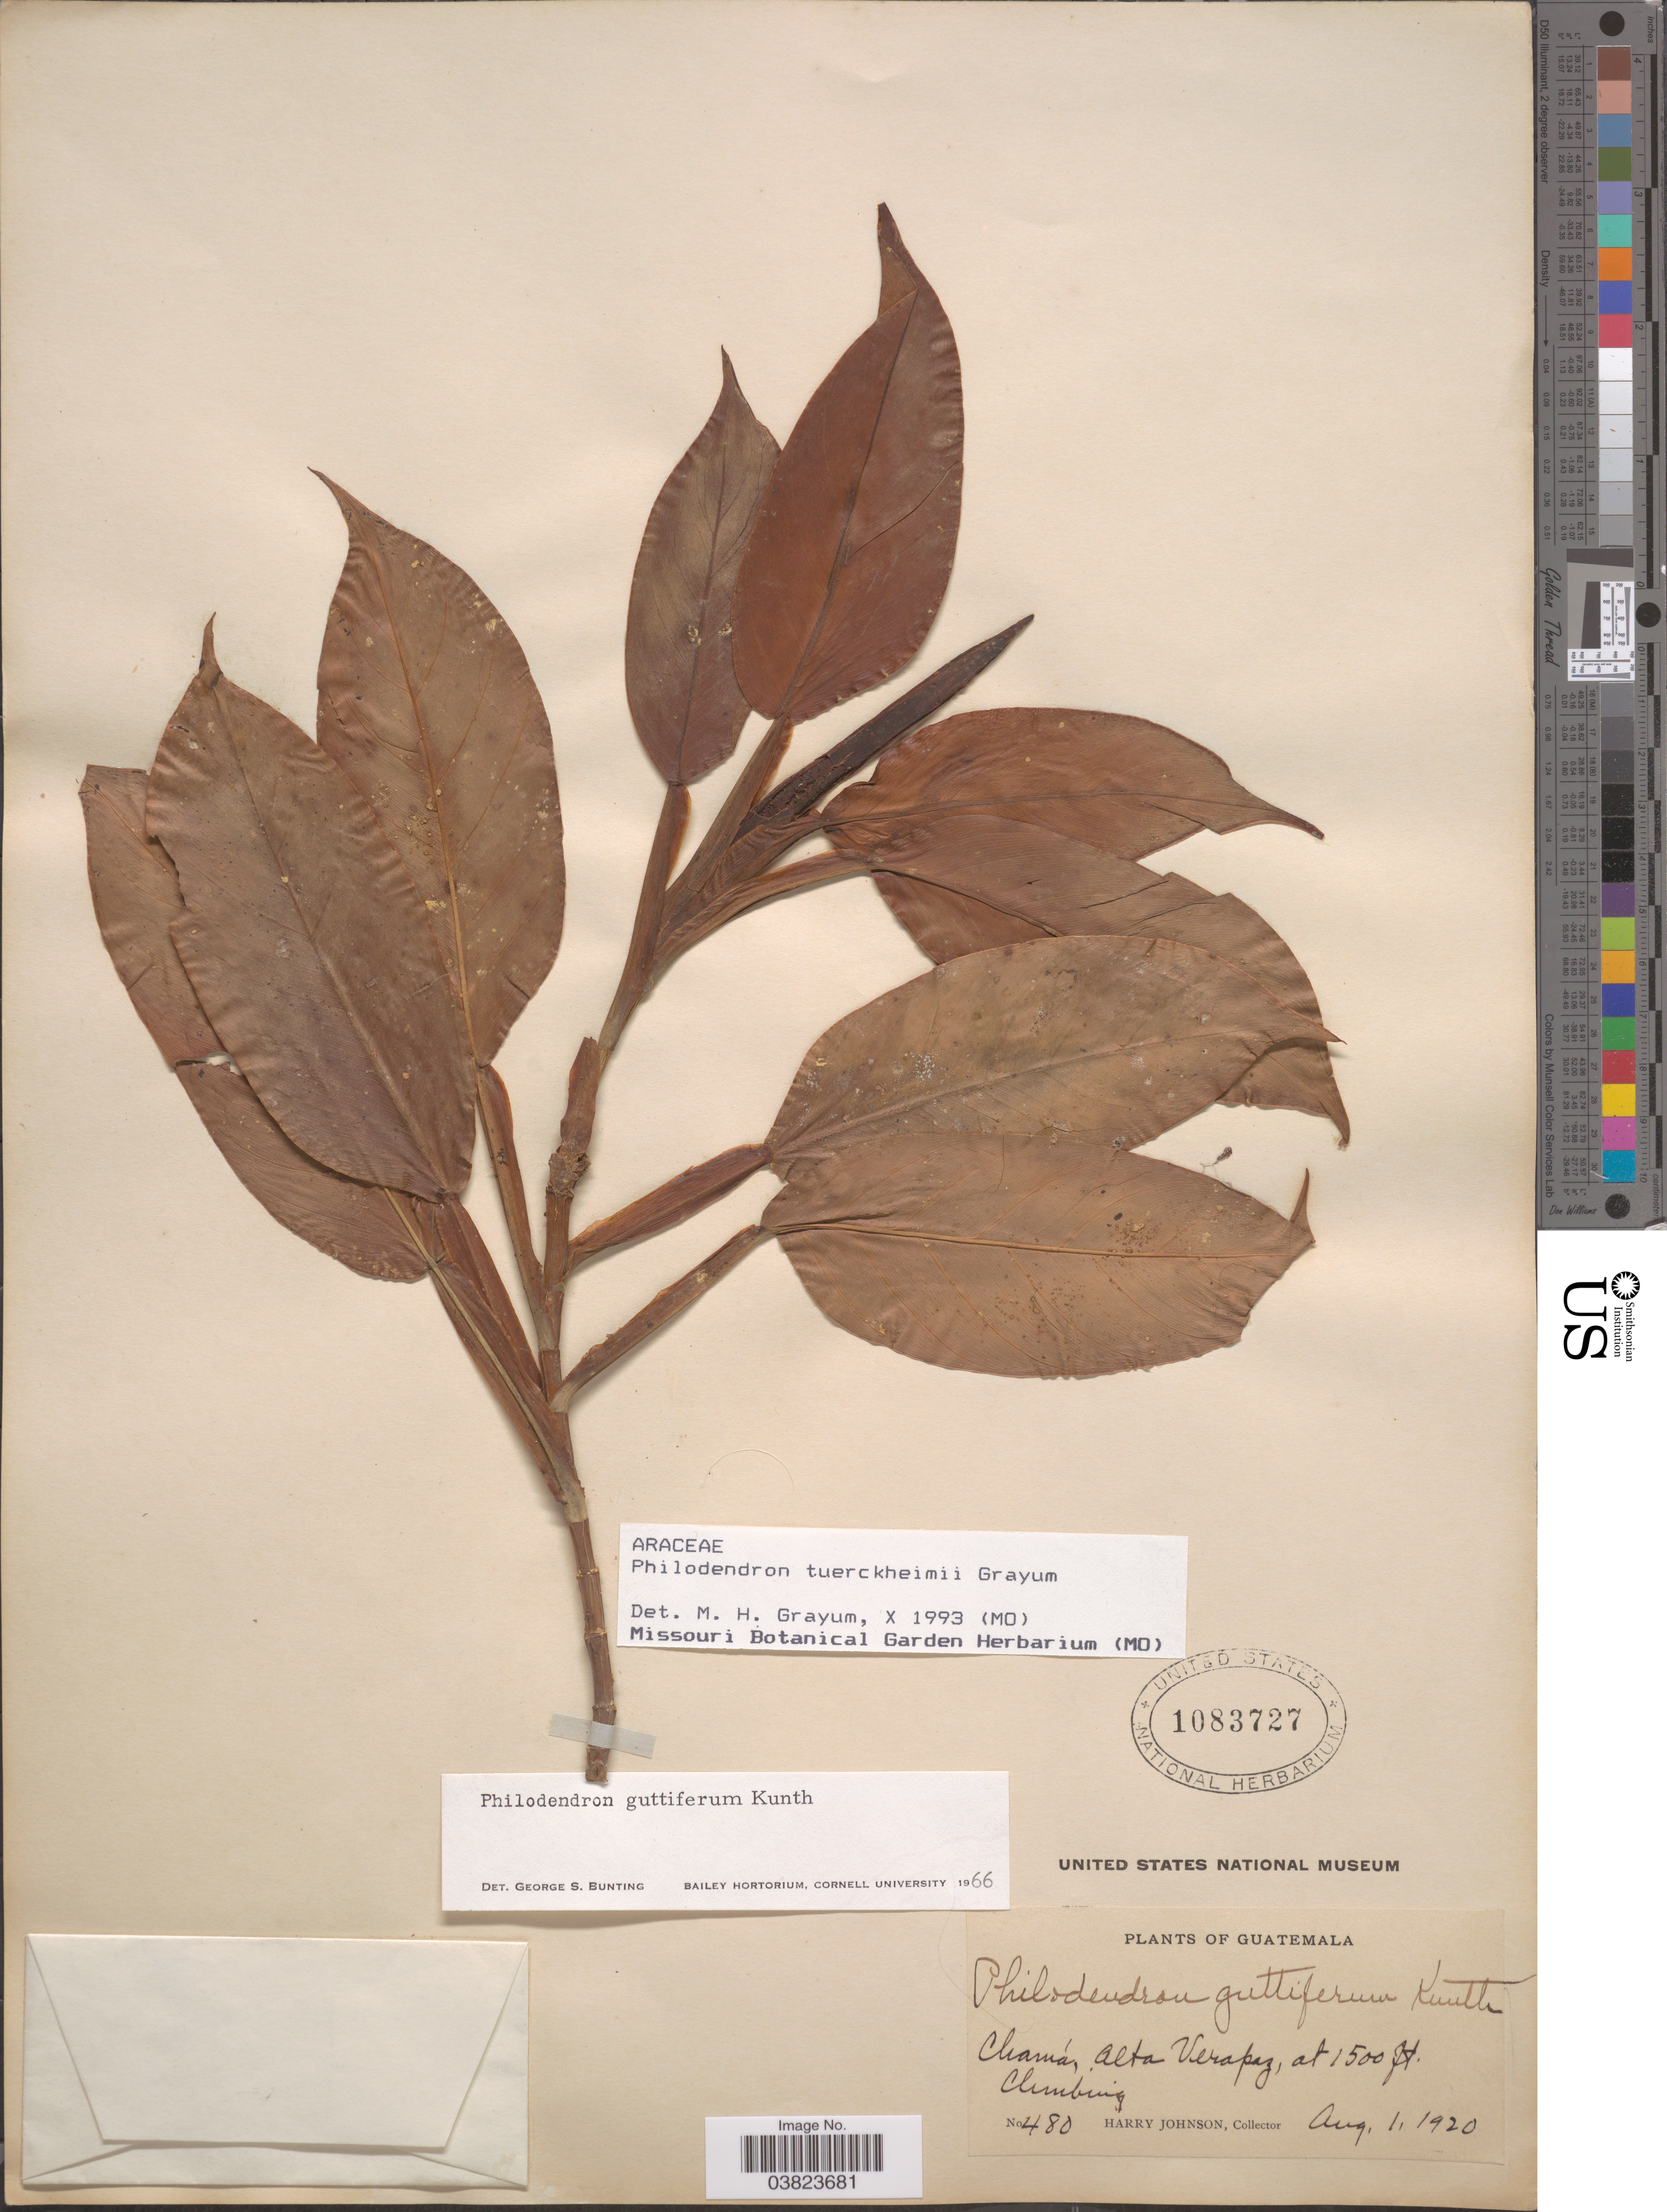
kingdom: Plantae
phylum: Tracheophyta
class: Liliopsida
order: Alismatales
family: Araceae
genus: Philodendron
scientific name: Philodendron tuerckheimii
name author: Grayam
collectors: H. Johnson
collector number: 480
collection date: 1920-08-01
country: Guatemala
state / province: Alta Verapaz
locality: Chamá.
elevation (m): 457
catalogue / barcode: US 1083727